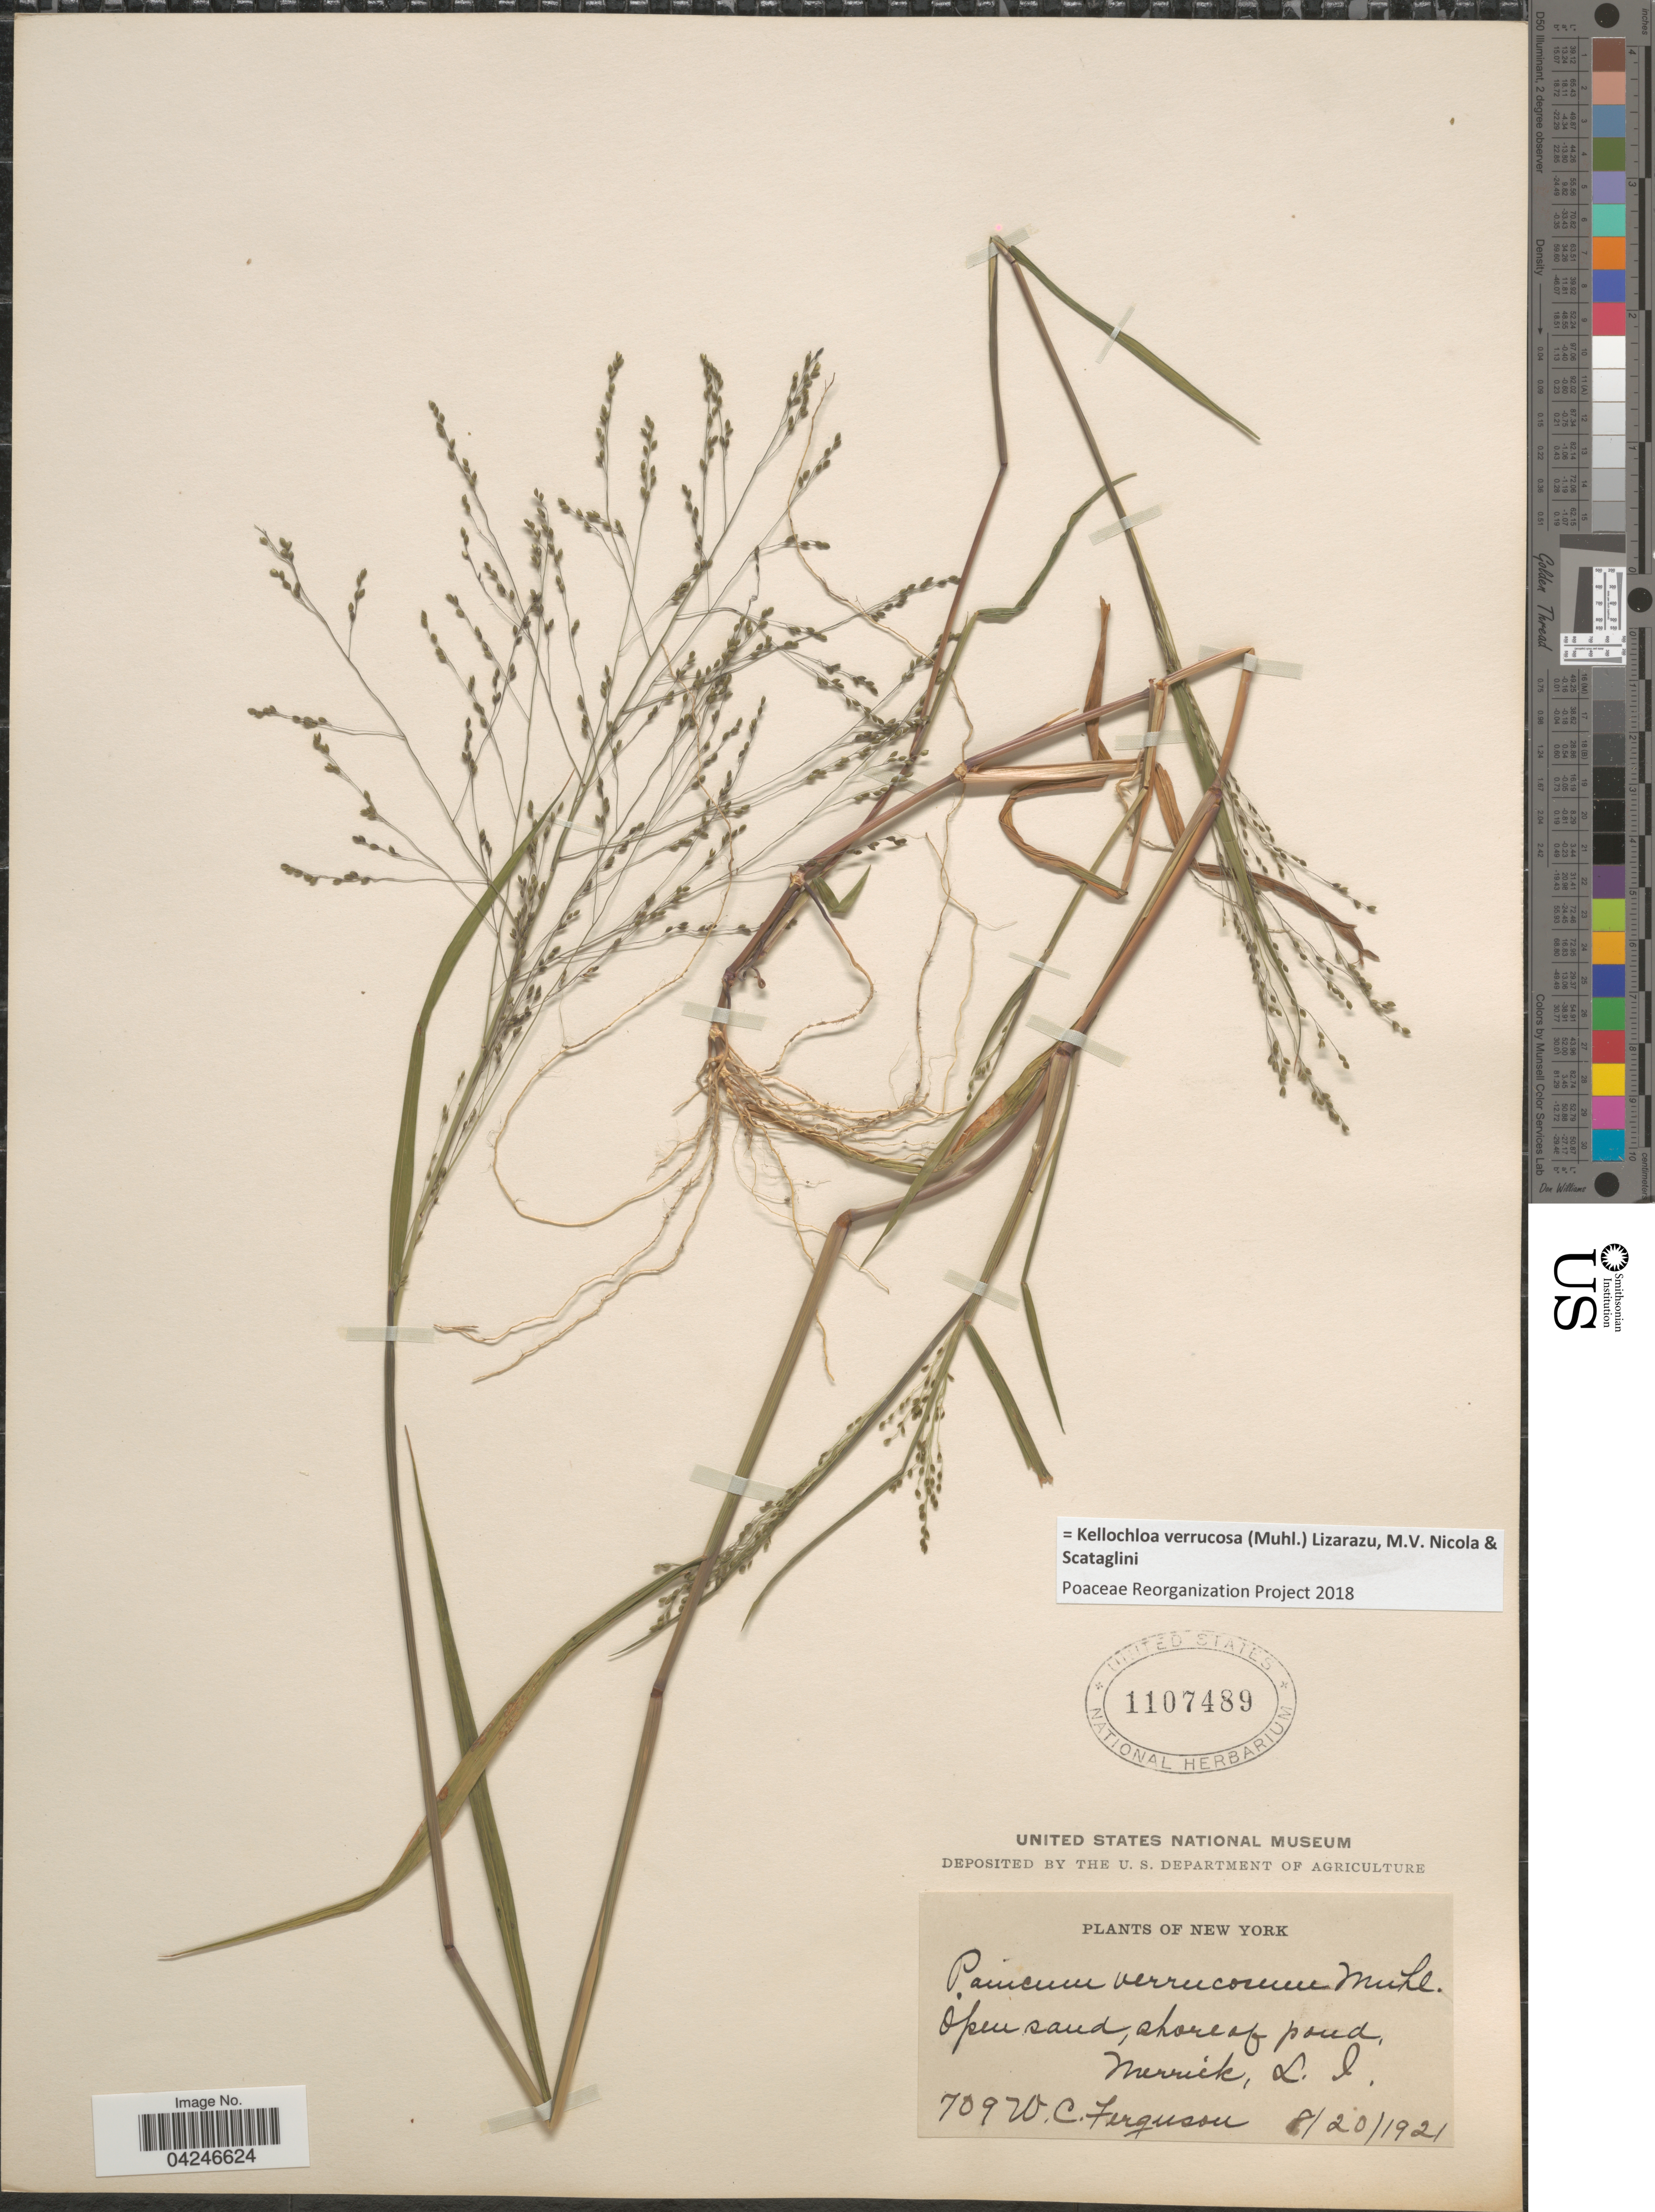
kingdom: Plantae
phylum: Tracheophyta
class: Liliopsida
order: Poales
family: Poaceae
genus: Kellochloa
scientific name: Kellochloa verrucosa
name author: (Muhl.) Lizarazu et al.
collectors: W. Ferguson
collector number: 709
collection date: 1921-08-20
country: United States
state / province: New York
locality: Merrick, L. I.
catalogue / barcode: US 1107489